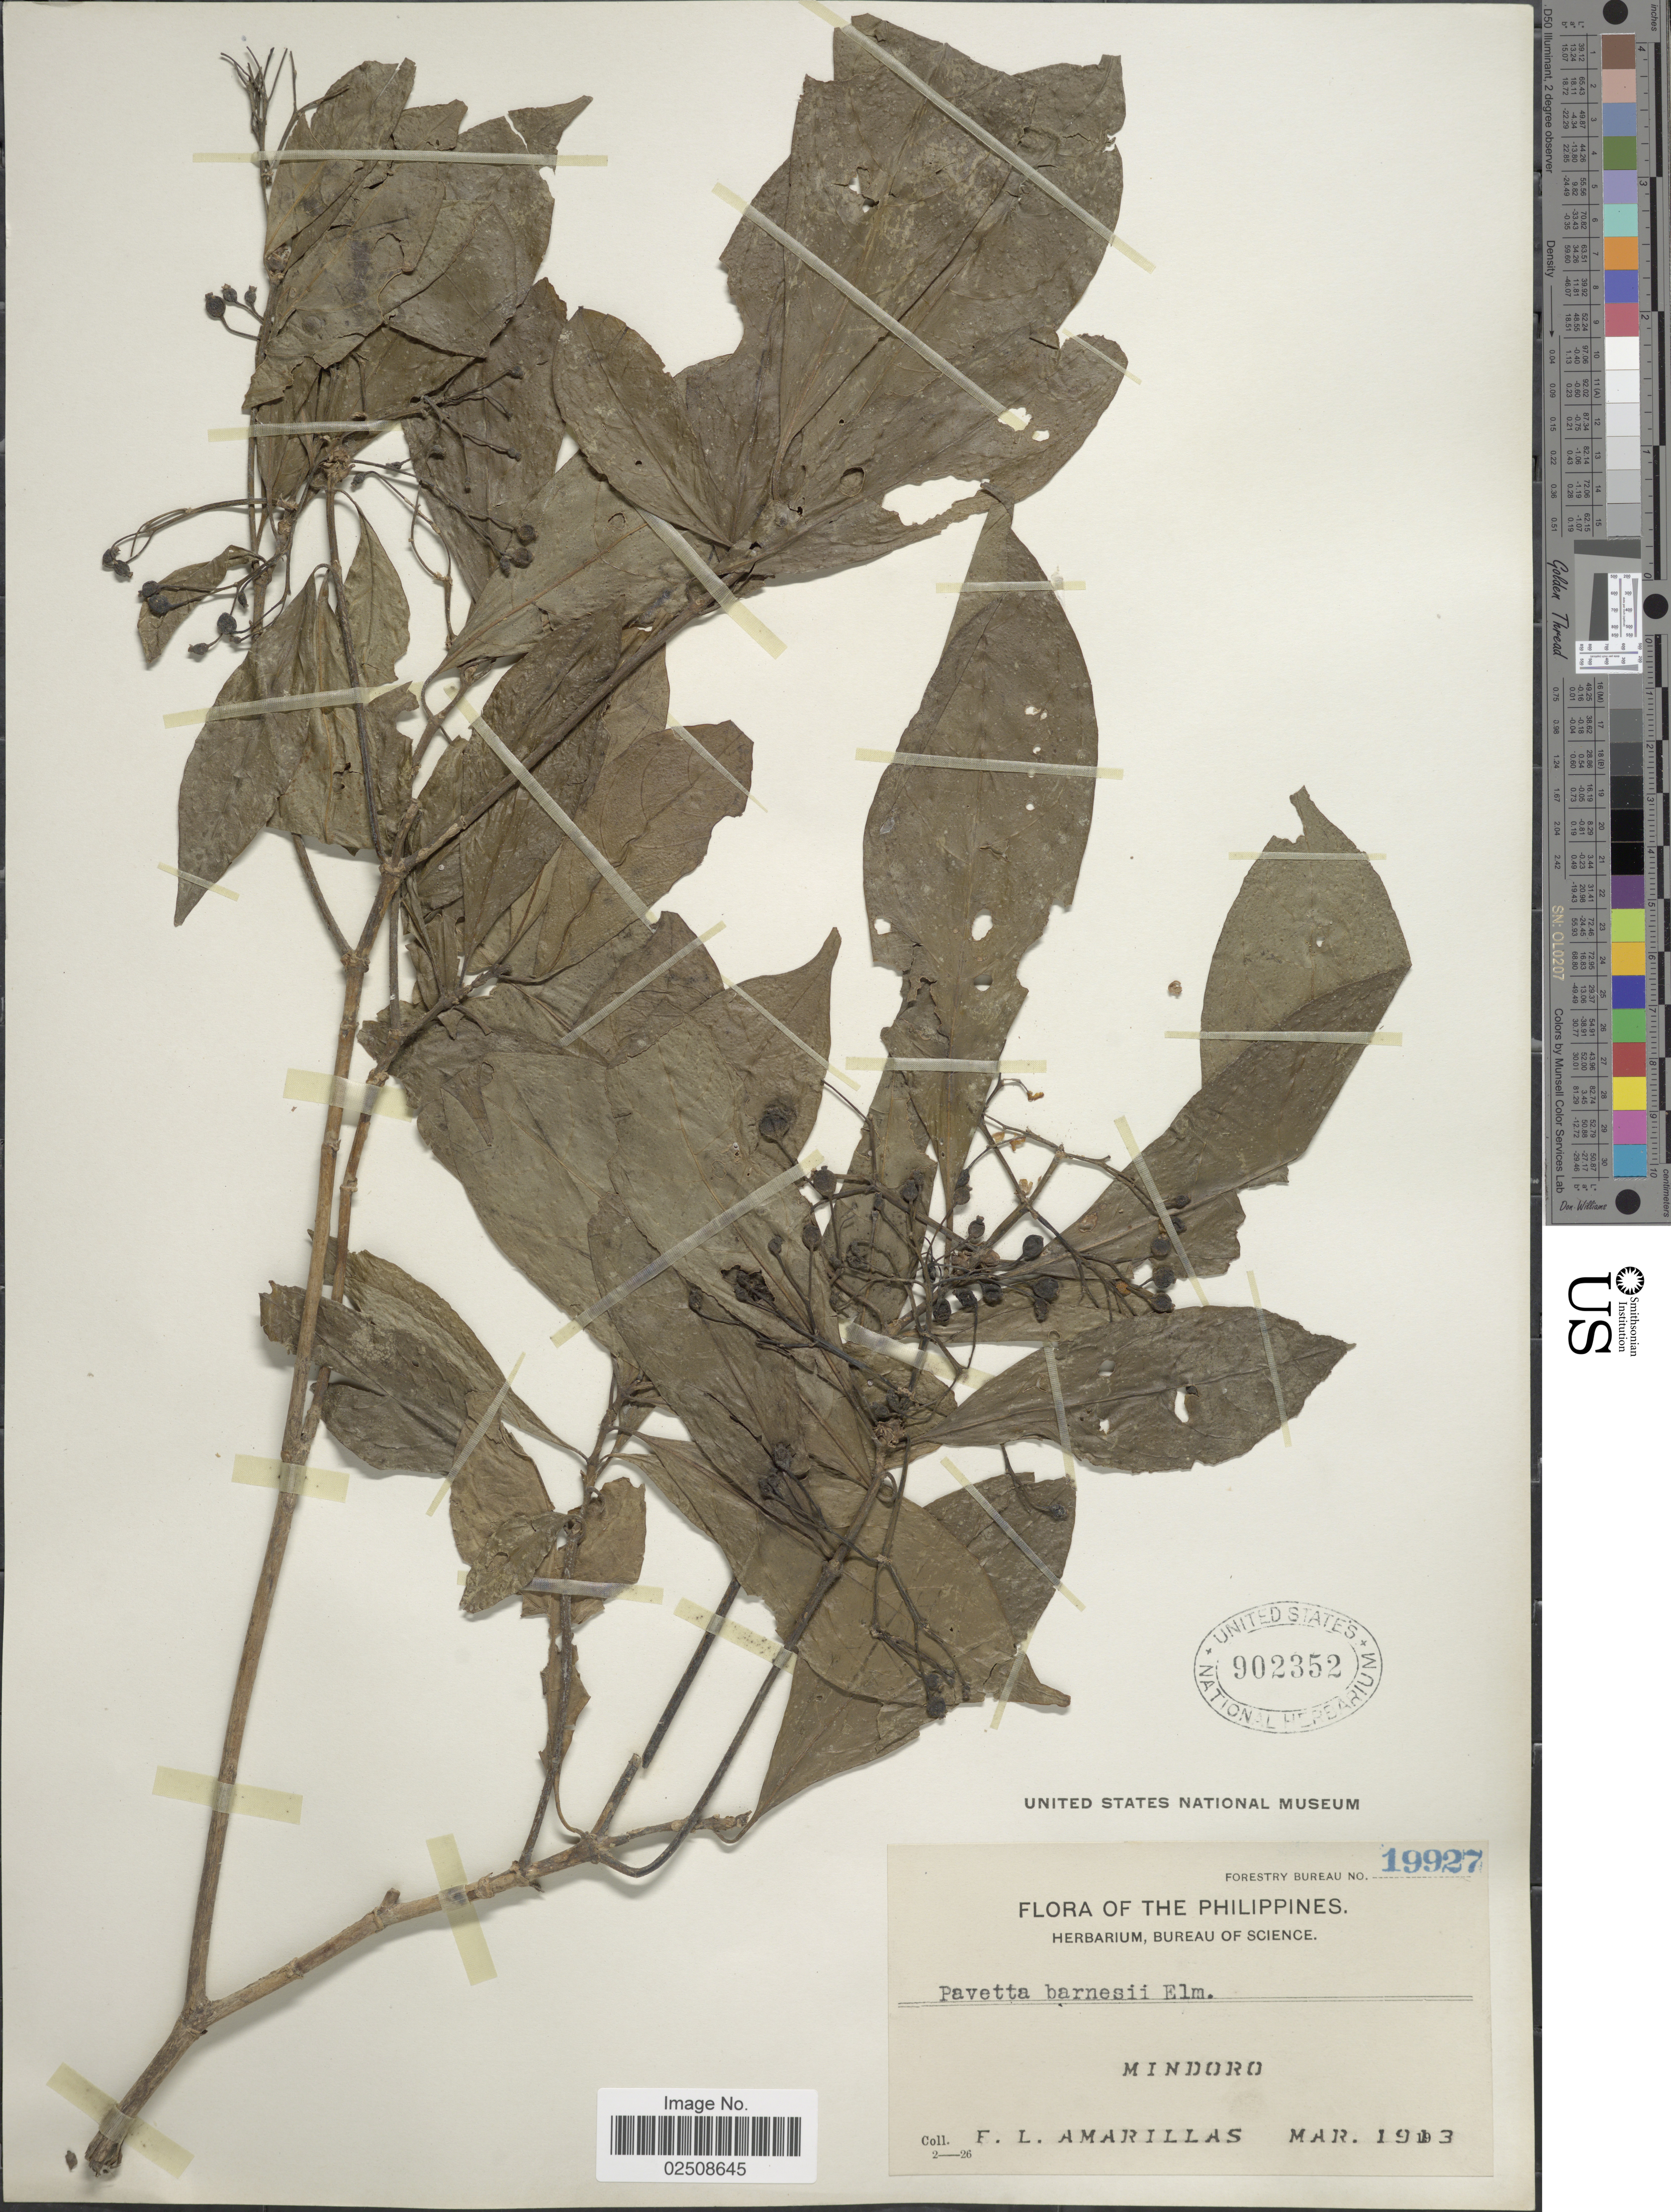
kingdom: Plantae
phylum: Tracheophyta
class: Magnoliopsida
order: Gentianales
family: Rubiaceae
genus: Pavetta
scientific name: Pavetta indica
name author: L.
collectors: F. Amarillas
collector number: Forestry Bureau 19927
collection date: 1913-03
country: Philippines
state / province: Mimaropa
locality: Mindoro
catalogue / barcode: US 902352